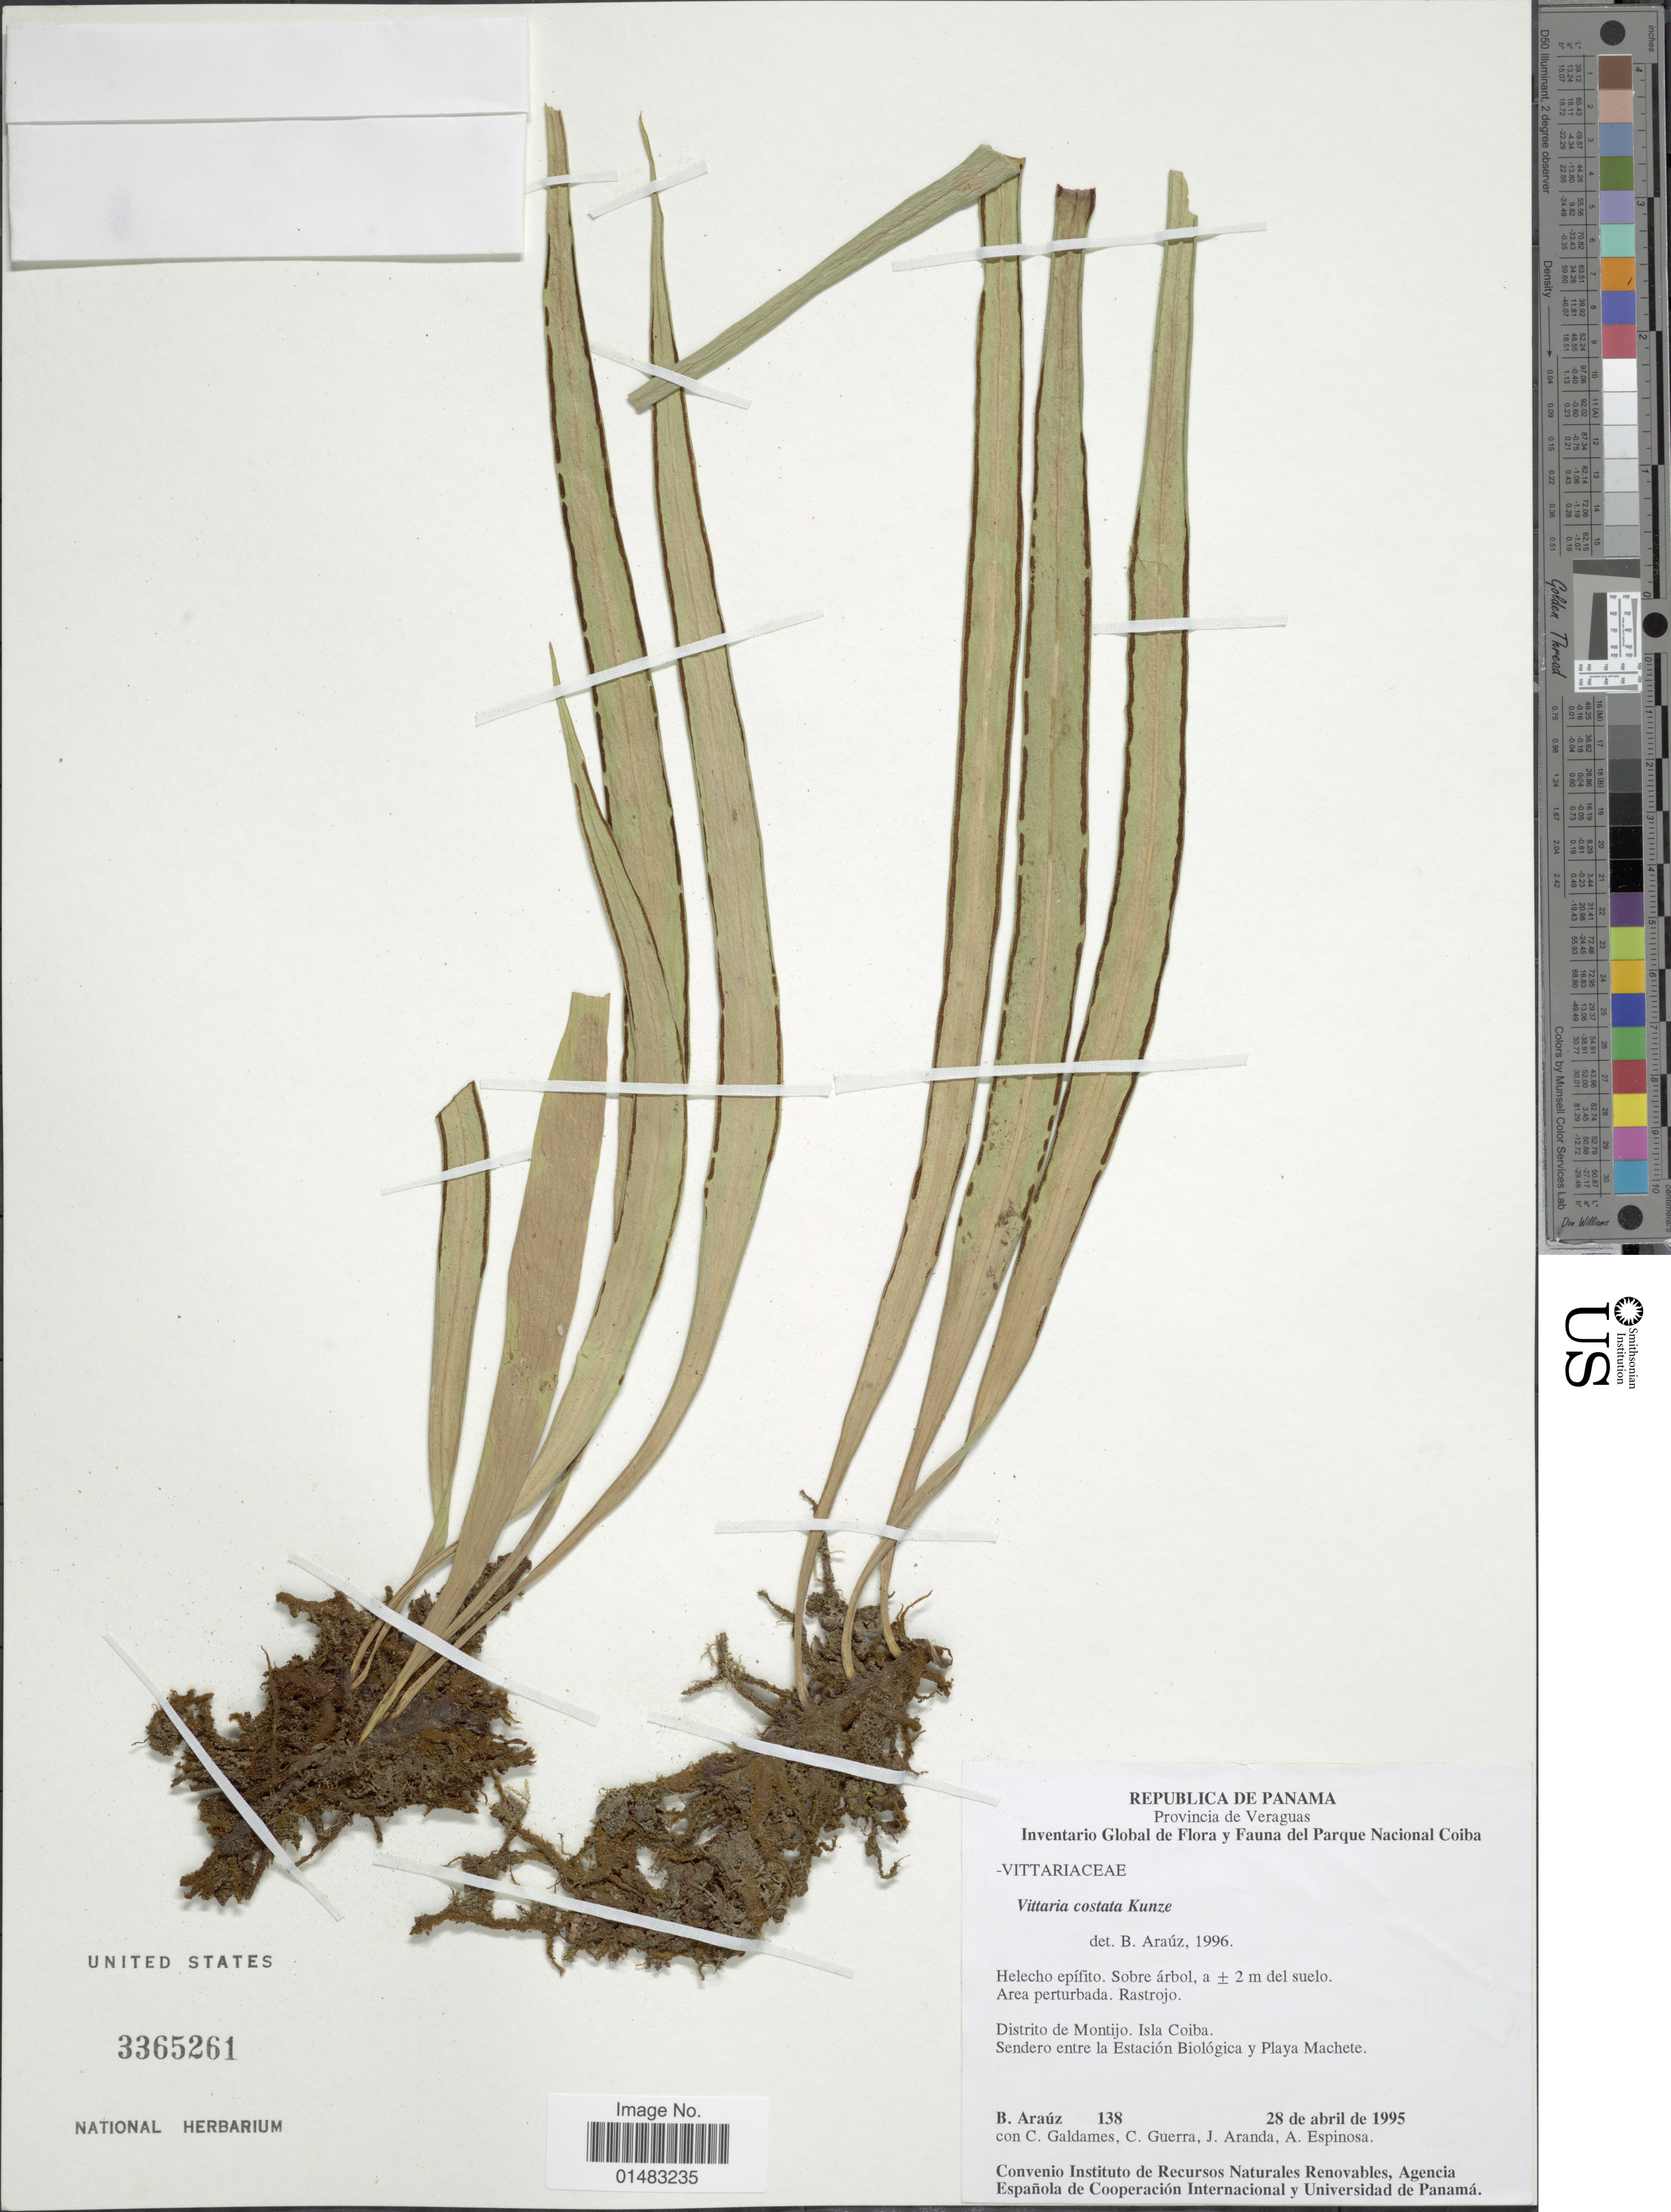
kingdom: Plantae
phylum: Tracheophyta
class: Polypodiopsida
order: Polypodiales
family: Pteridaceae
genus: Ananthacorus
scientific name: Ananthacorus angustifolius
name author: (Sw.) Underw. & Maxon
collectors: B. Araúz, C. Galdames, J. Aranda & A. Espinosa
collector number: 138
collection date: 1995-04-28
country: Panama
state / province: Veraguas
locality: Helecho epifito, Sobre árbol a ± 2m del suelo, Area perturbada Rastrojo, Distrito de Montjio, Isla Coiba, Sendero entre la Estación Biológica y Playa Machete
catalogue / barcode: US 3365261